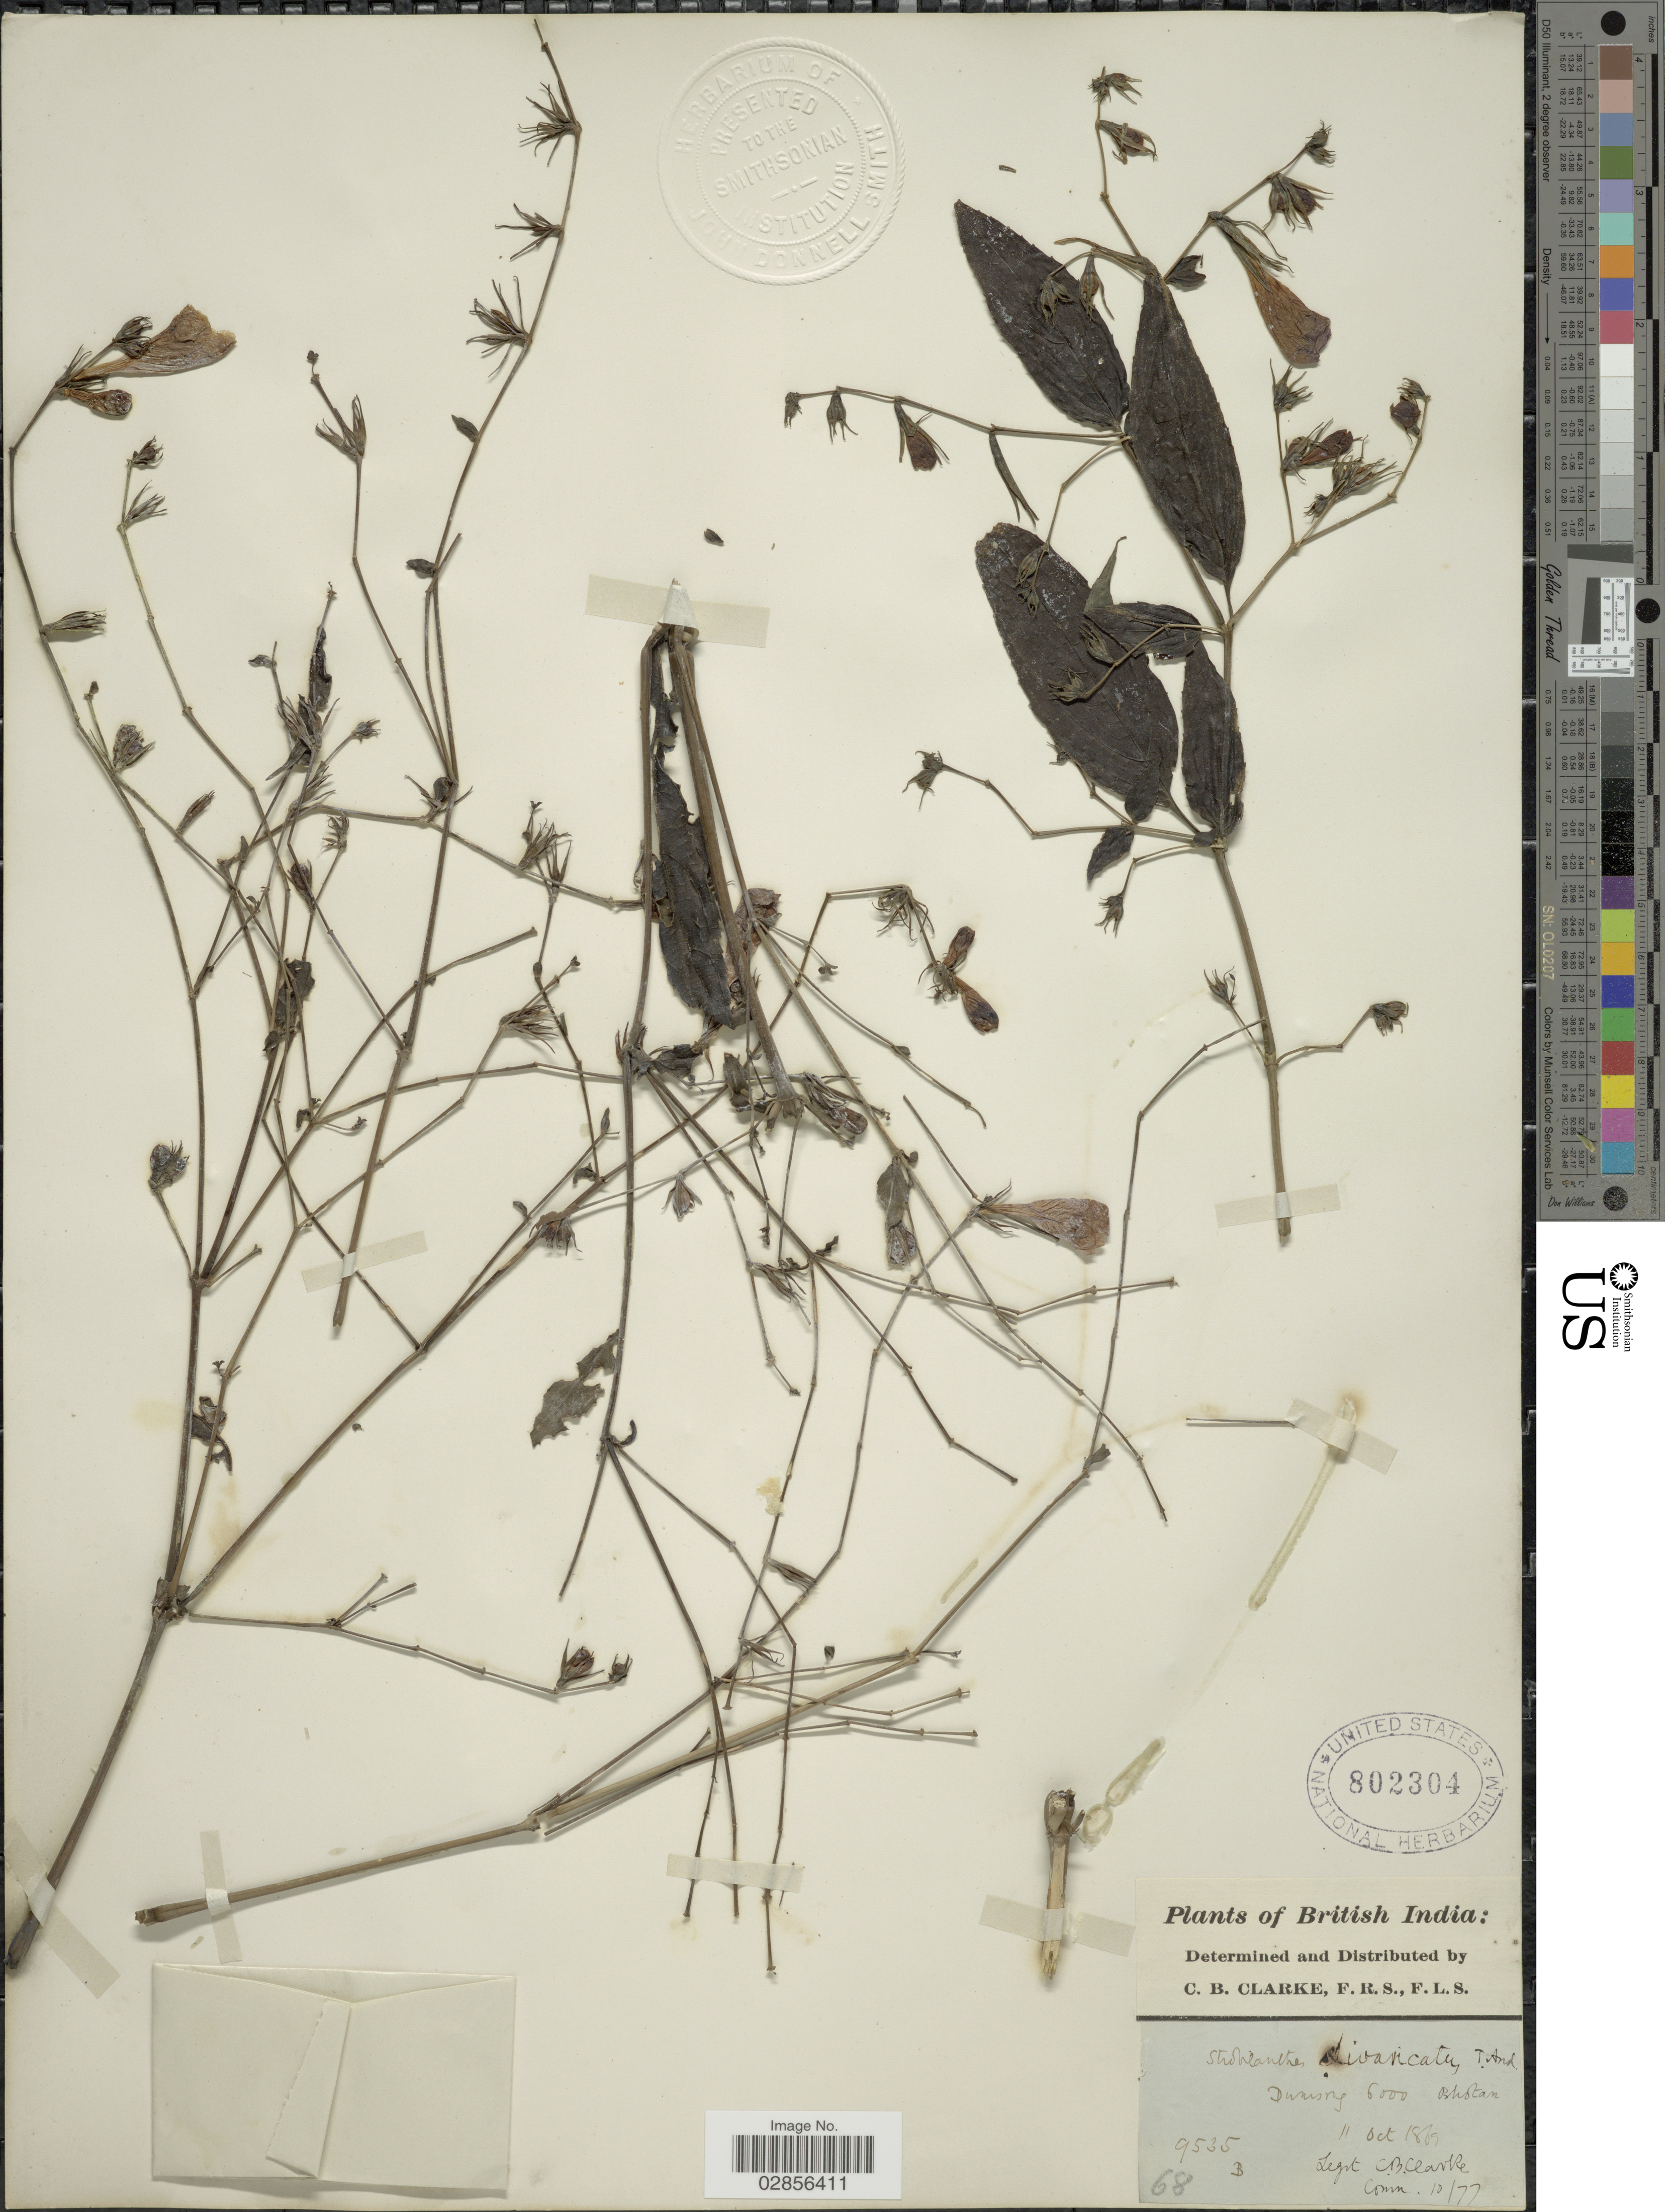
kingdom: Plantae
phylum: Tracheophyta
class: Magnoliopsida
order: Lamiales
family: Acanthaceae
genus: Strobilanthes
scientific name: Strobilanthes divaricatus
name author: T. Anderson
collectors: C. B. Clarke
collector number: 9535B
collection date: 1869-10-11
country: Bhutan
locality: British India. Dumsong. Bhotan.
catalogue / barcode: US 802304